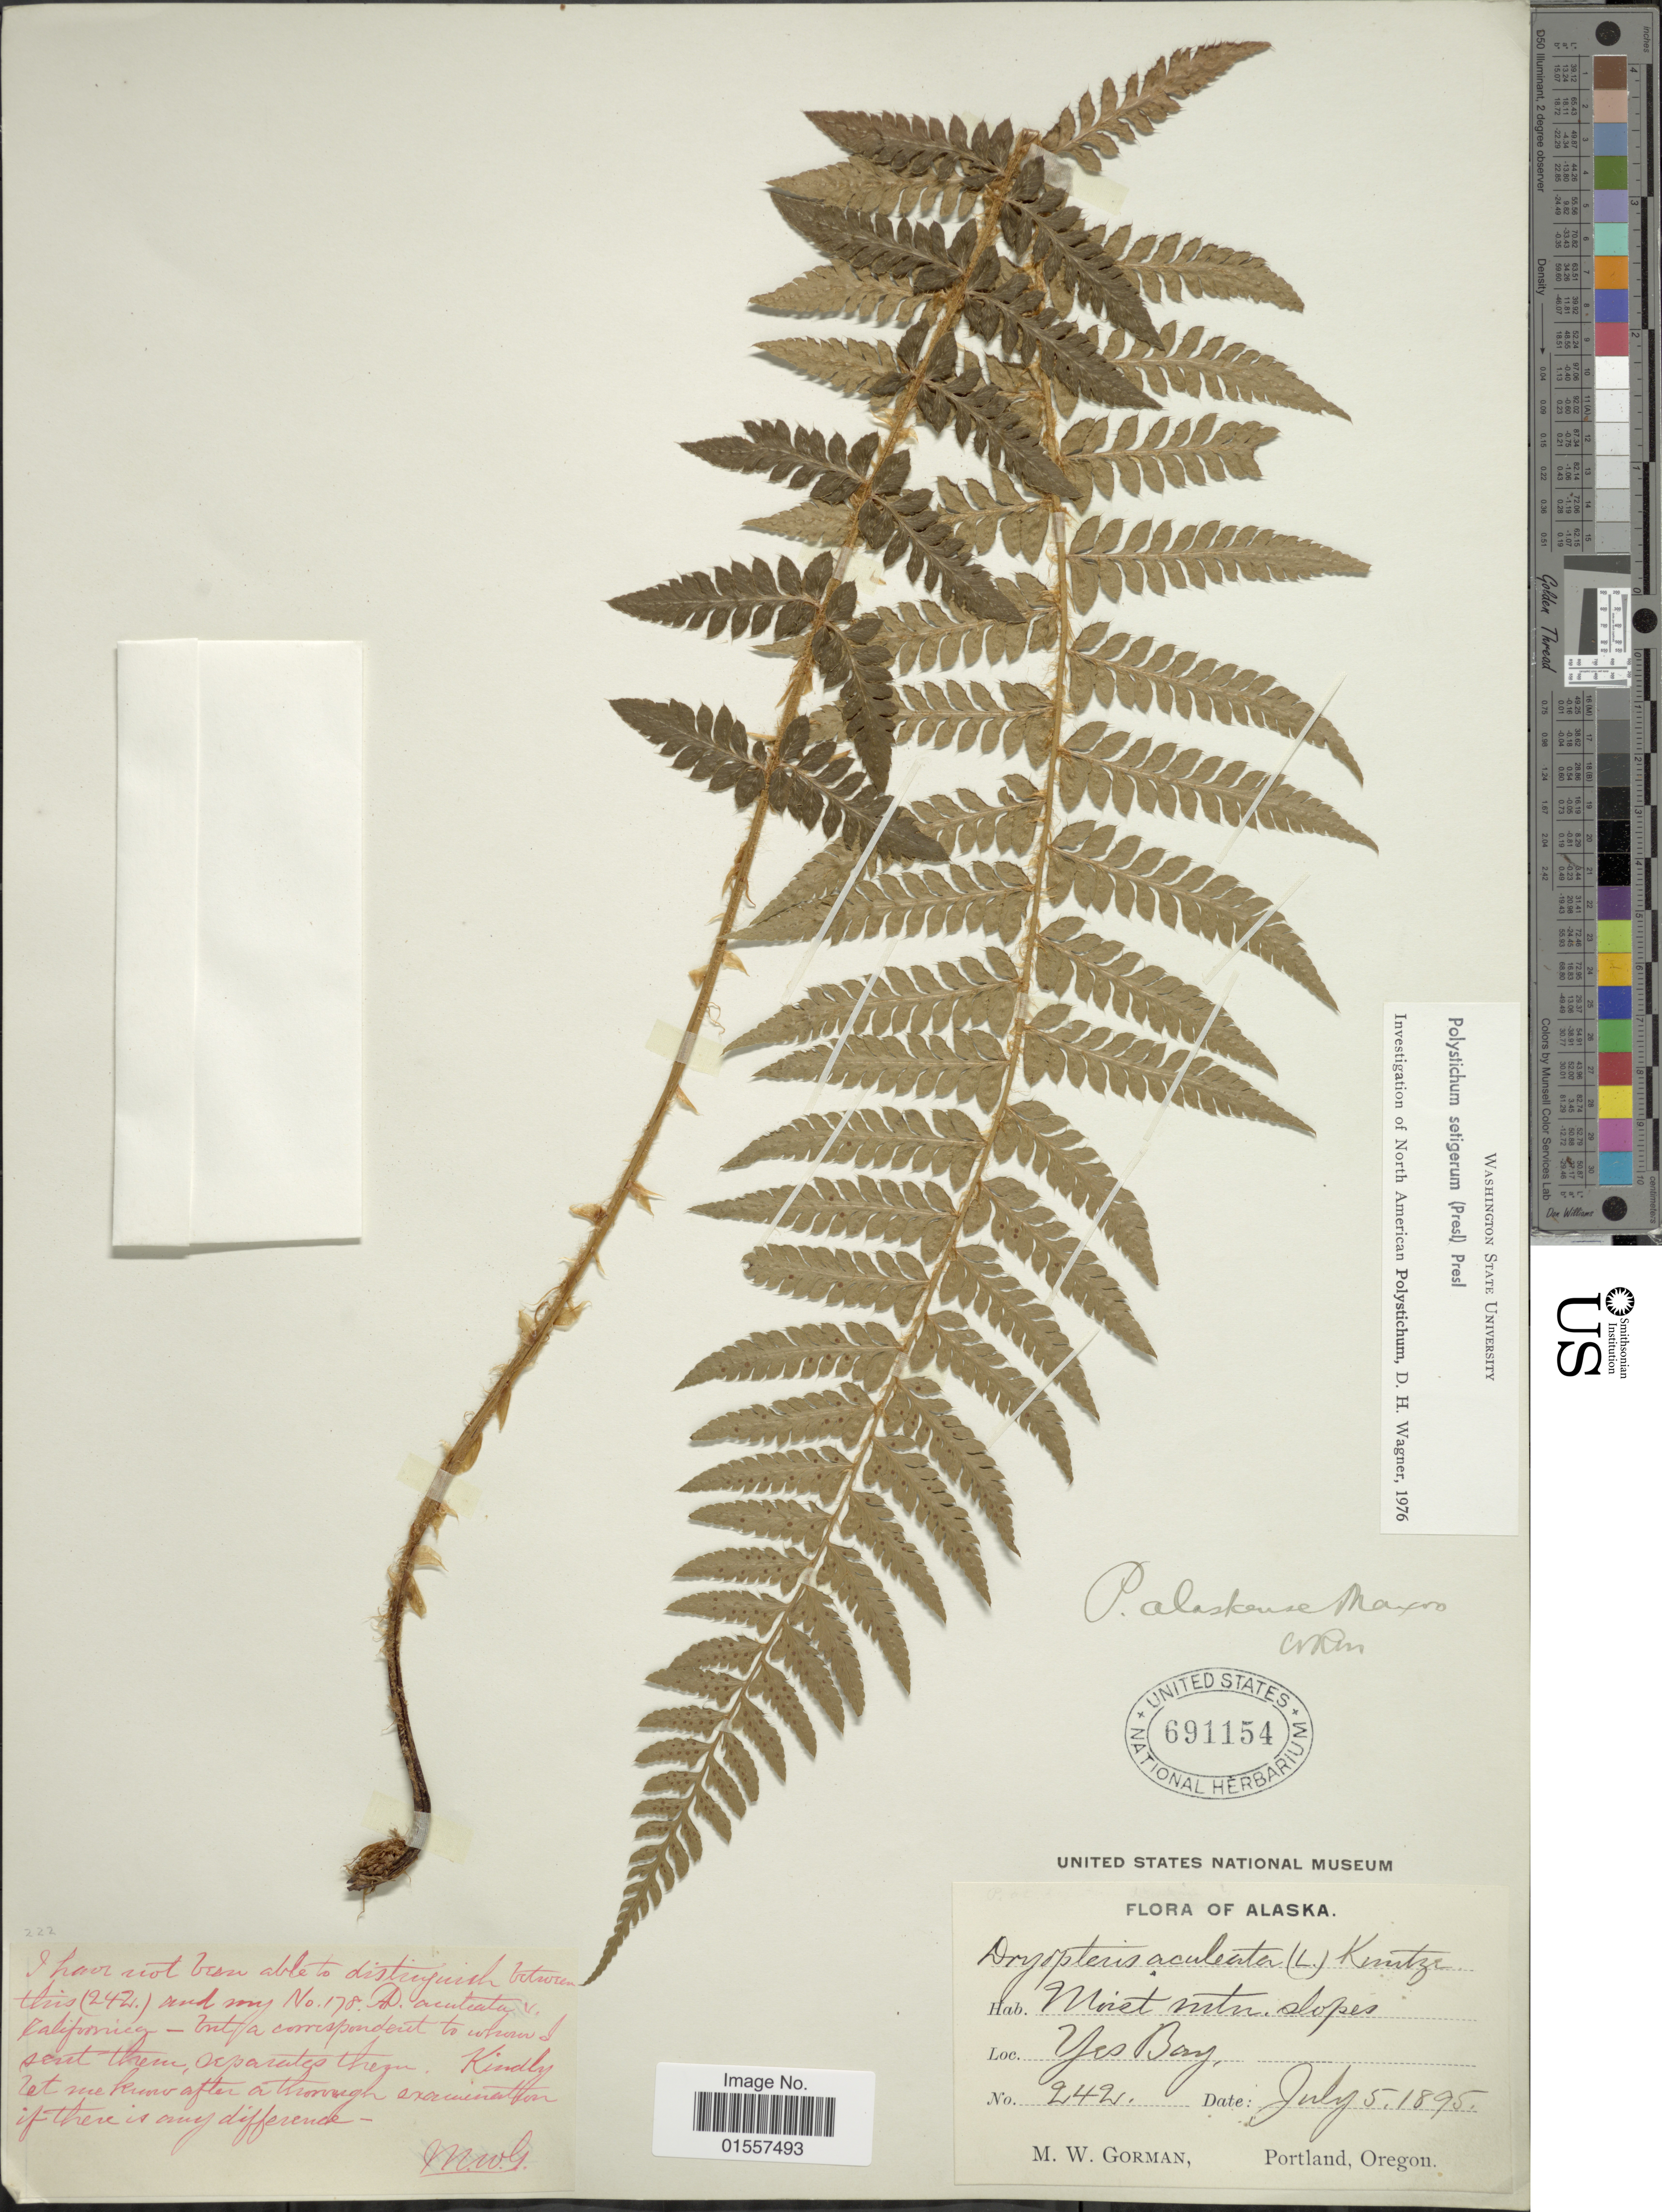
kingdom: Plantae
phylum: Tracheophyta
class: Polypodiopsida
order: Polypodiales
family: Dryopteridaceae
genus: Polystichum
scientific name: Polystichum setigerum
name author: (C. Presl) C. Presl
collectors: M. W. Gorman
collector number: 242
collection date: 1895-07-05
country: United States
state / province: Alaska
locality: Alaska, Oregon, Portland, Yes Bay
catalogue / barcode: US 691154